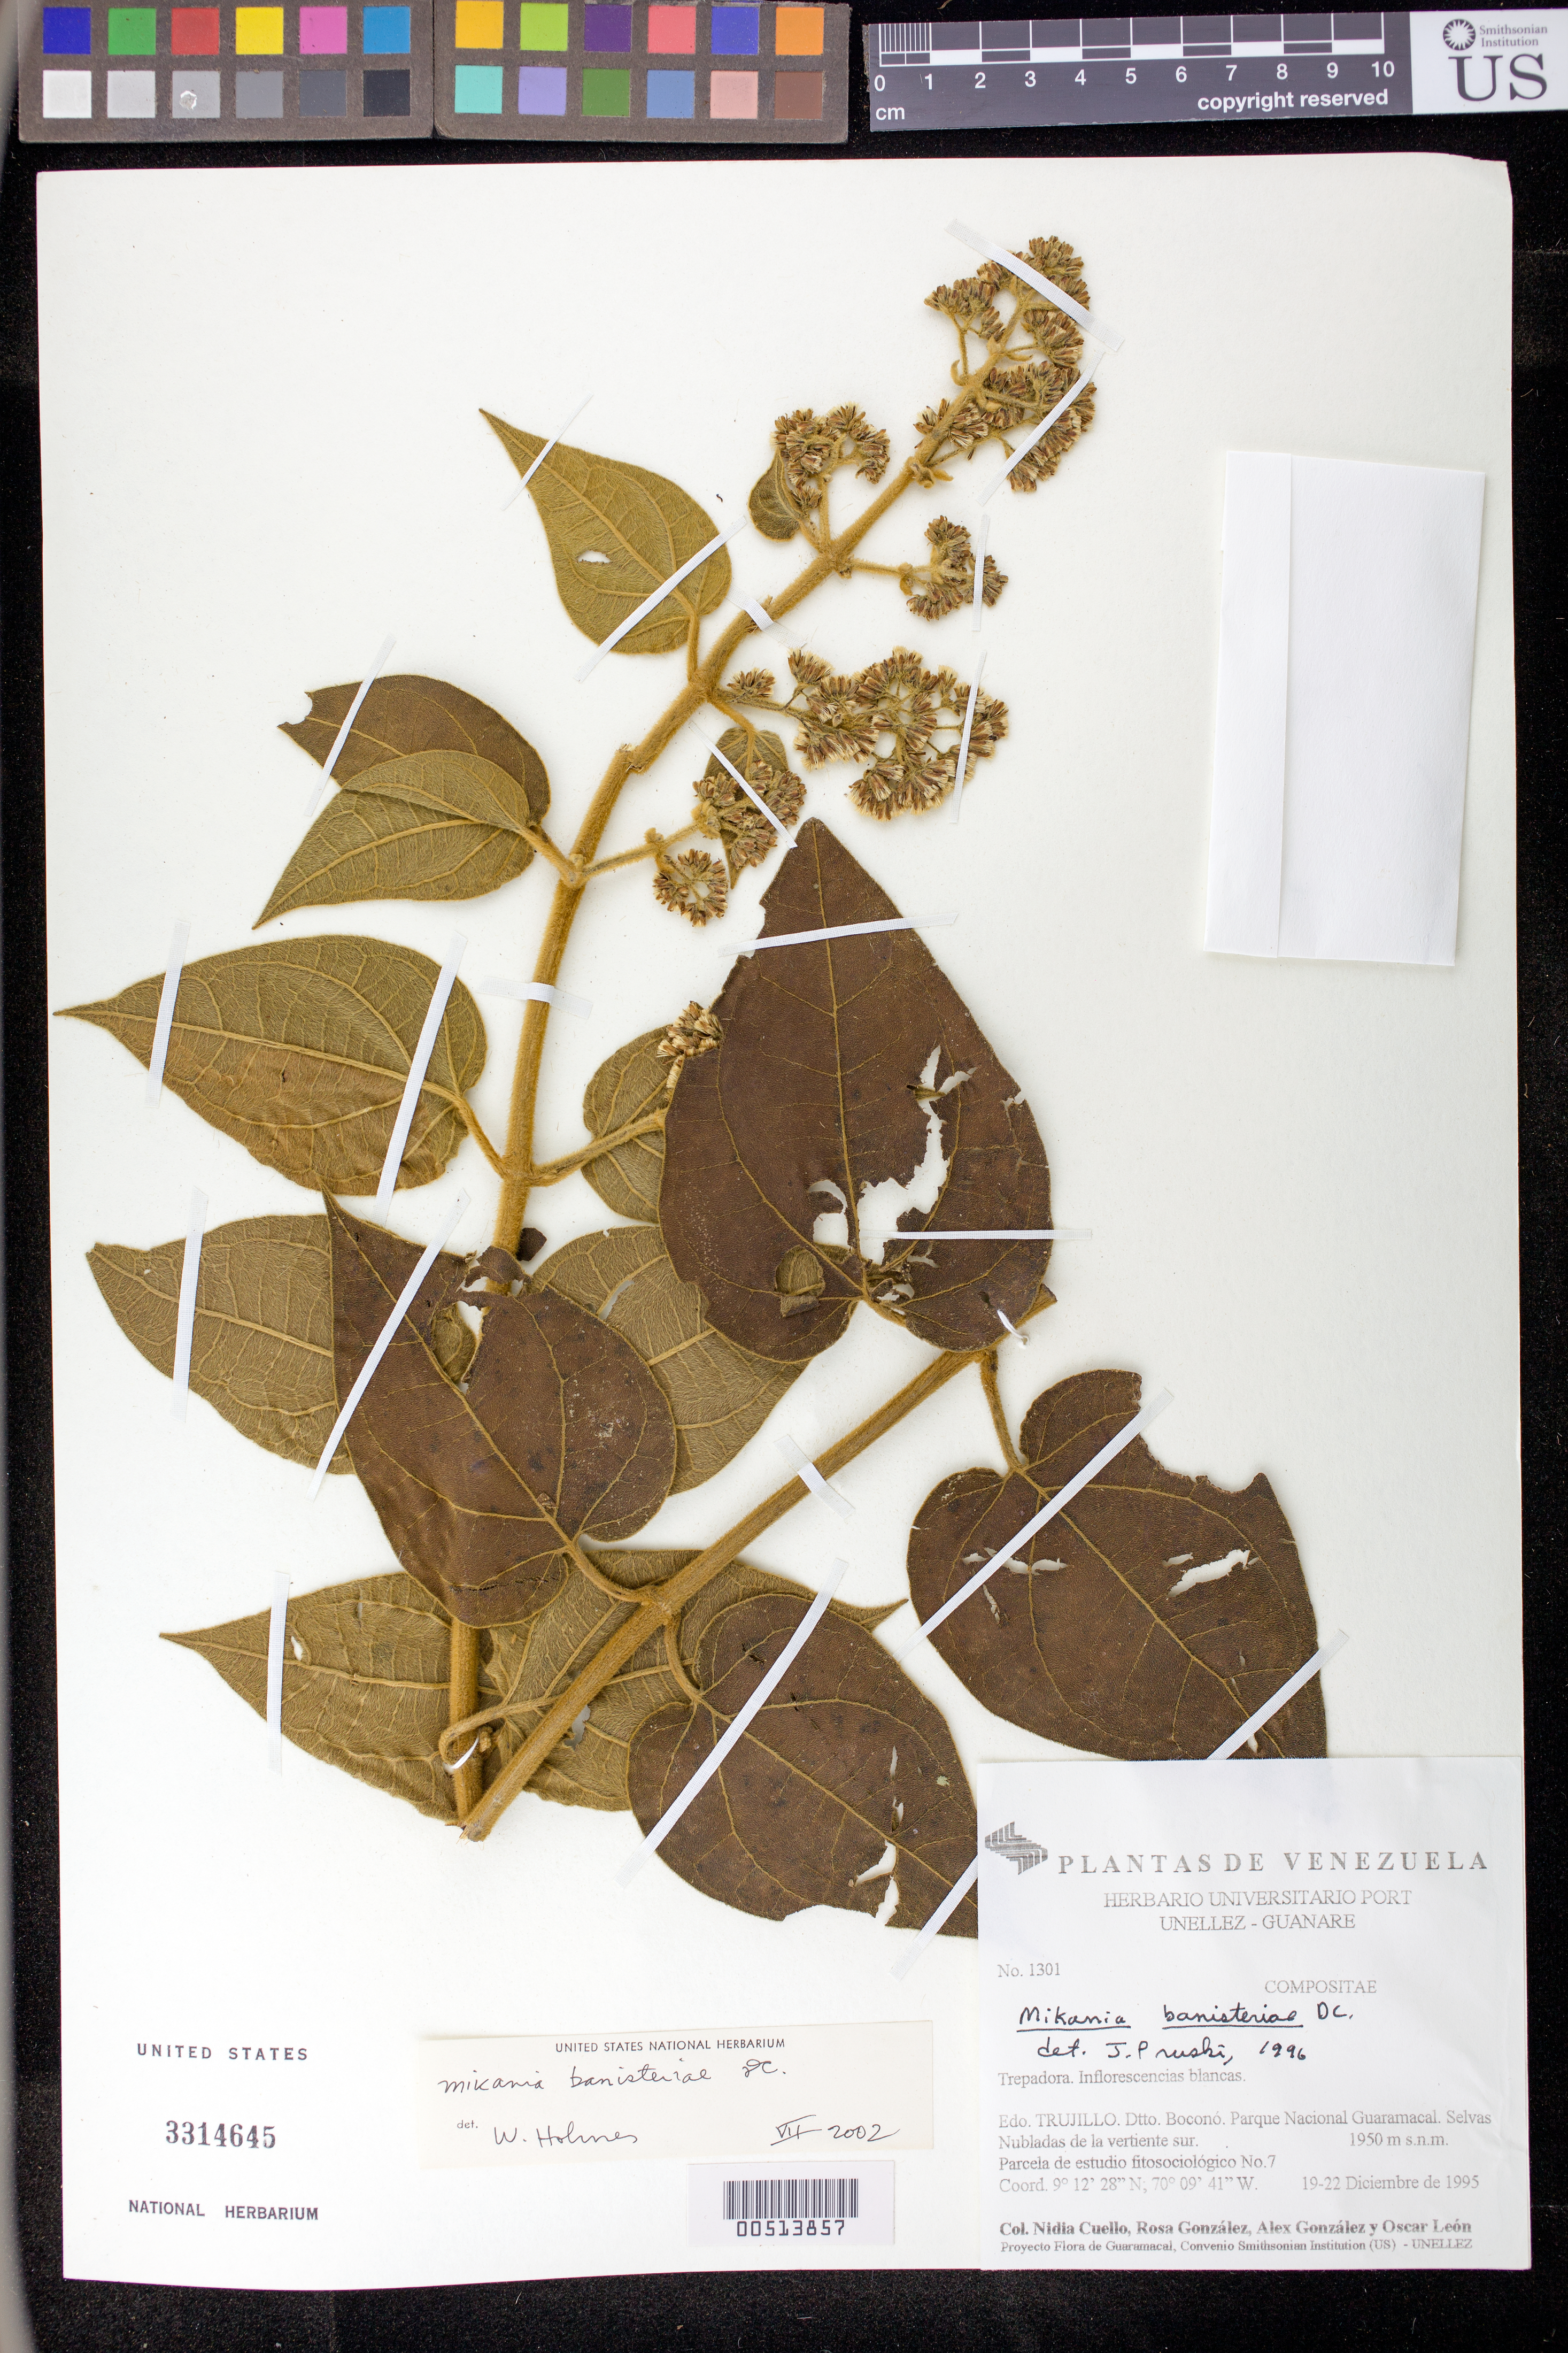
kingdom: Plantae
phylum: Tracheophyta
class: Magnoliopsida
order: Asterales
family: Asteraceae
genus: Mikania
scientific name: Mikania banisteriae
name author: DC.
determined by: Pruski, J. F.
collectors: N. L. Cuello, R. González, A. Gonzáles & O. León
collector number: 1301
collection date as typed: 19 Dec 1995 to 22 Dec 1995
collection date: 1995-12-19/1995-12-22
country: Venezuela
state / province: Trujillo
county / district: Boconó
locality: Parque Nacional Guaramacal, vertiente S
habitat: Selvas Nubladas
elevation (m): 1950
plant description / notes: MO, MY, PORT, US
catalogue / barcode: US 3314645